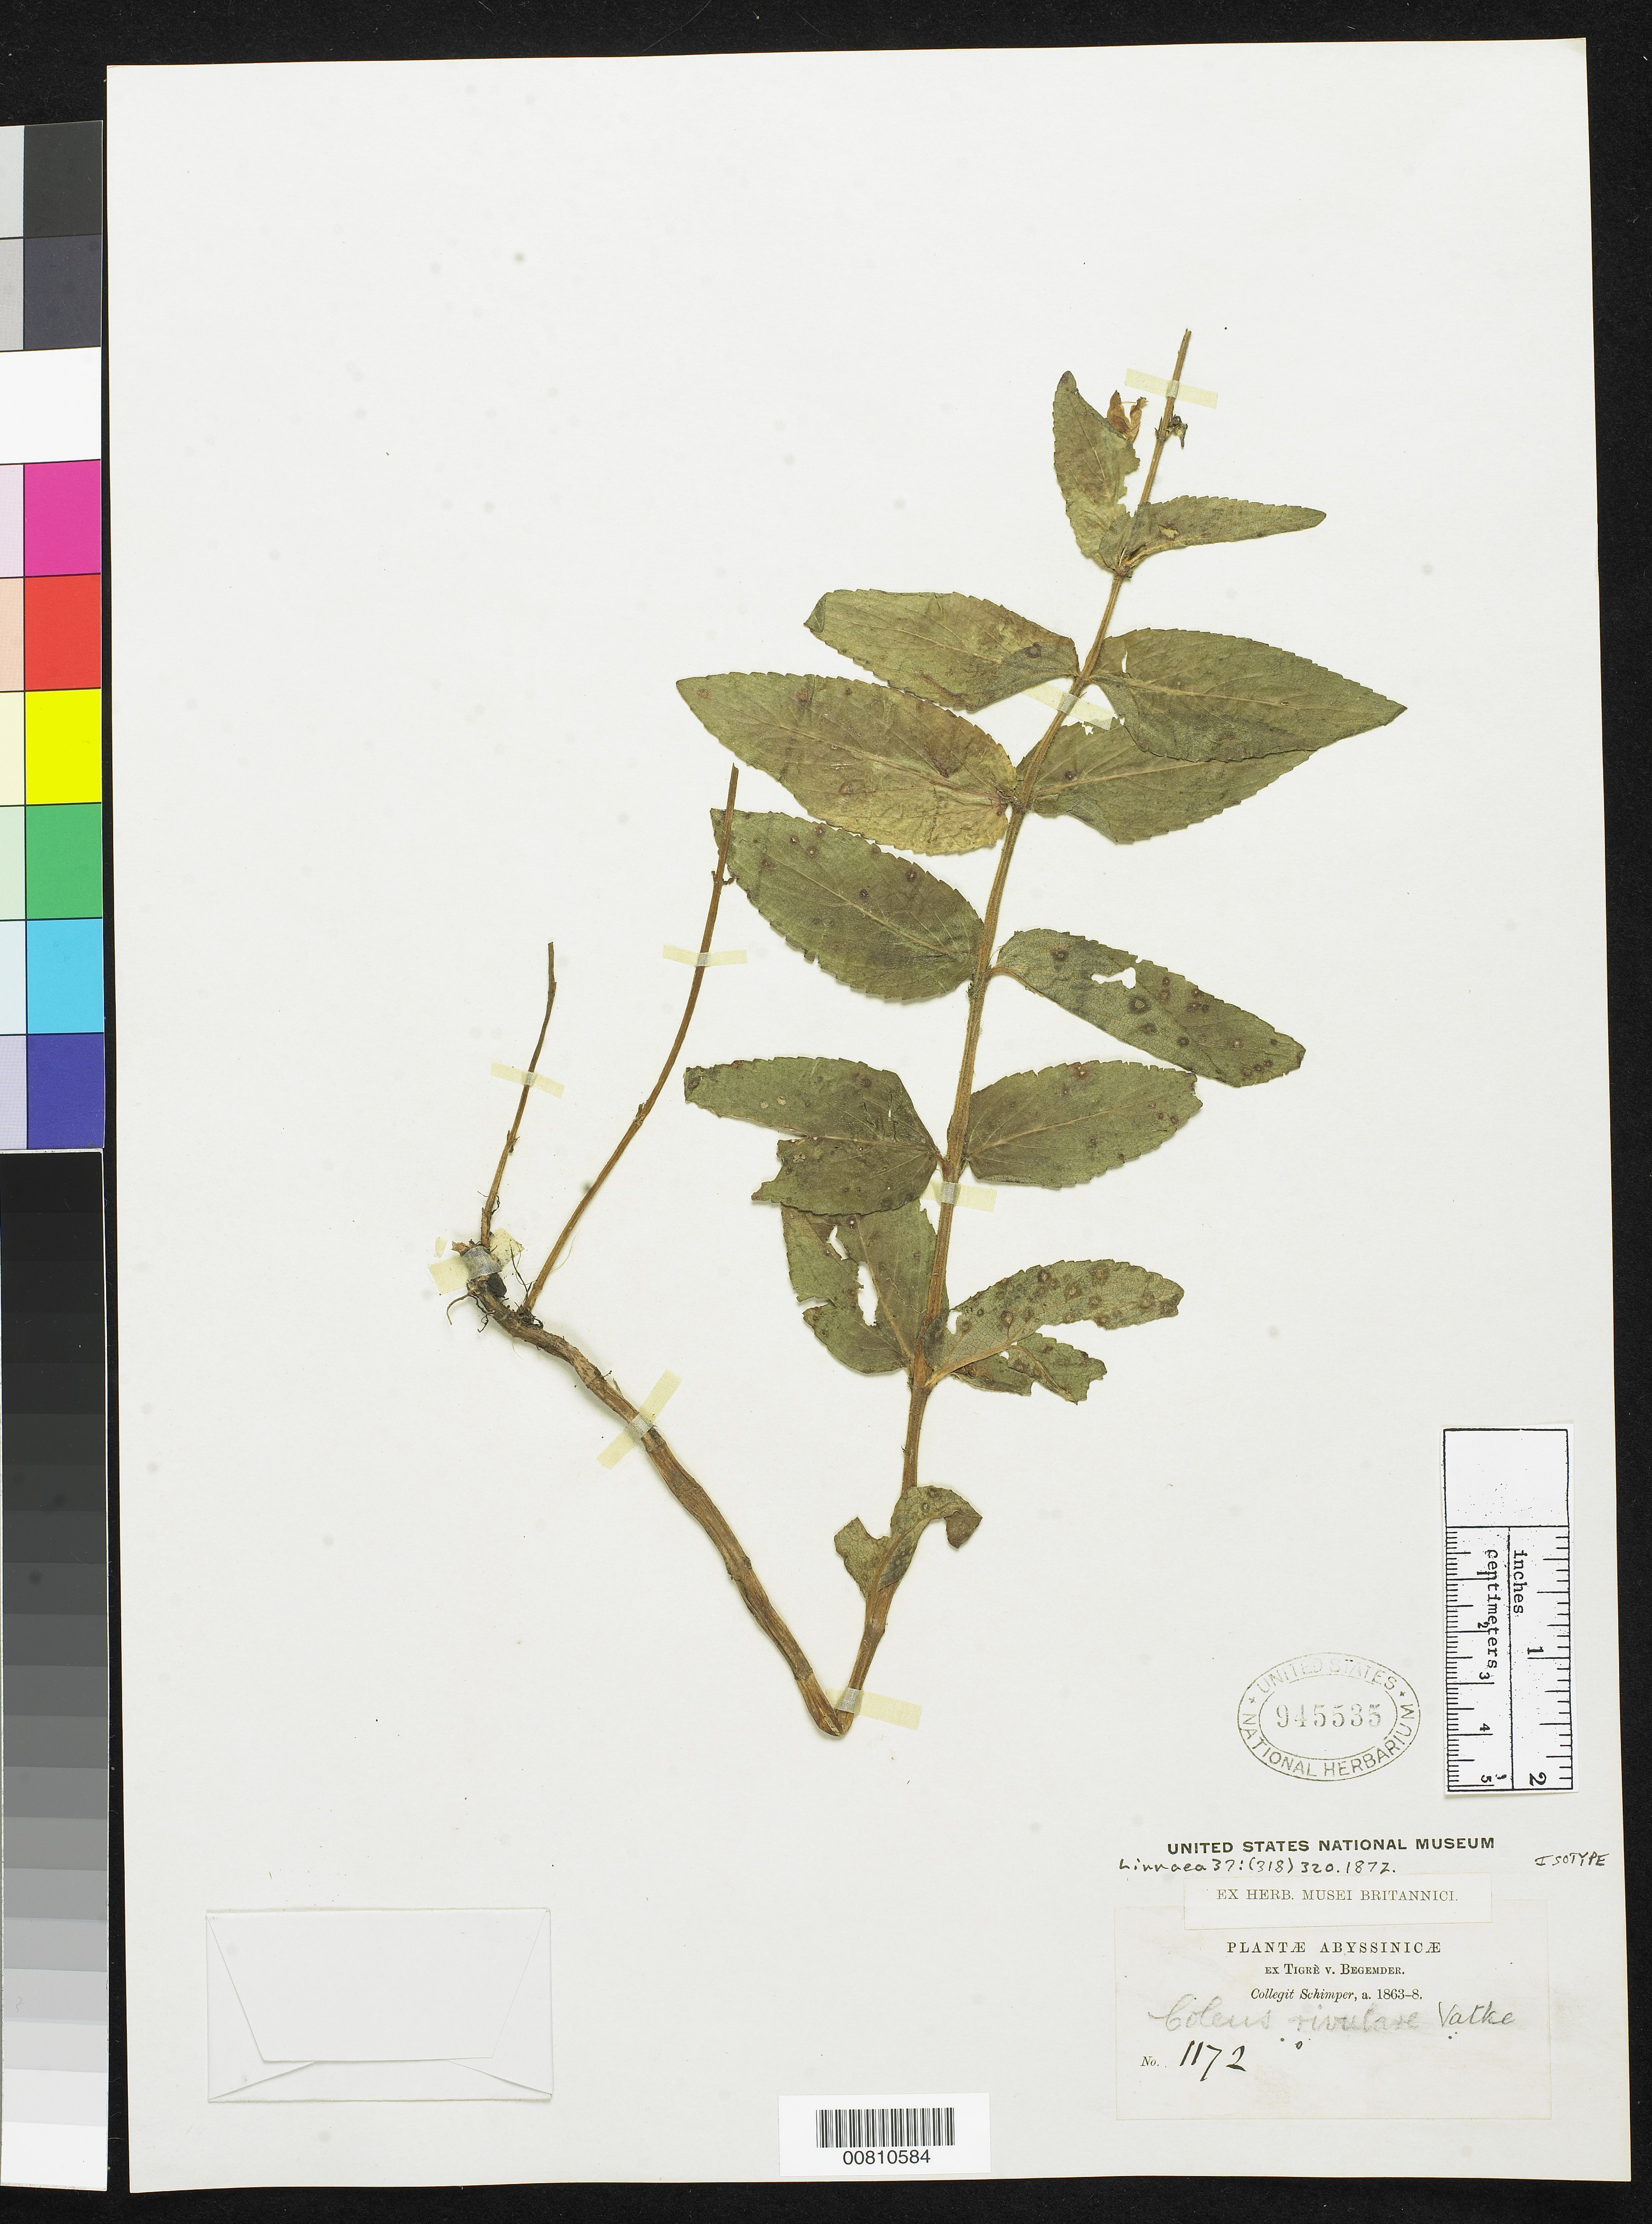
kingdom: Plantae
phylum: Tracheophyta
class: Magnoliopsida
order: Lamiales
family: Lamiaceae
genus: Coleus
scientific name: Coleus rivularis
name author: Vatke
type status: Isotype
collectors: G. W. Schimper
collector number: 1172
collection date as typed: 1863 to 1868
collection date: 1863/1868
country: Ethiopia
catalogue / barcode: US 945535